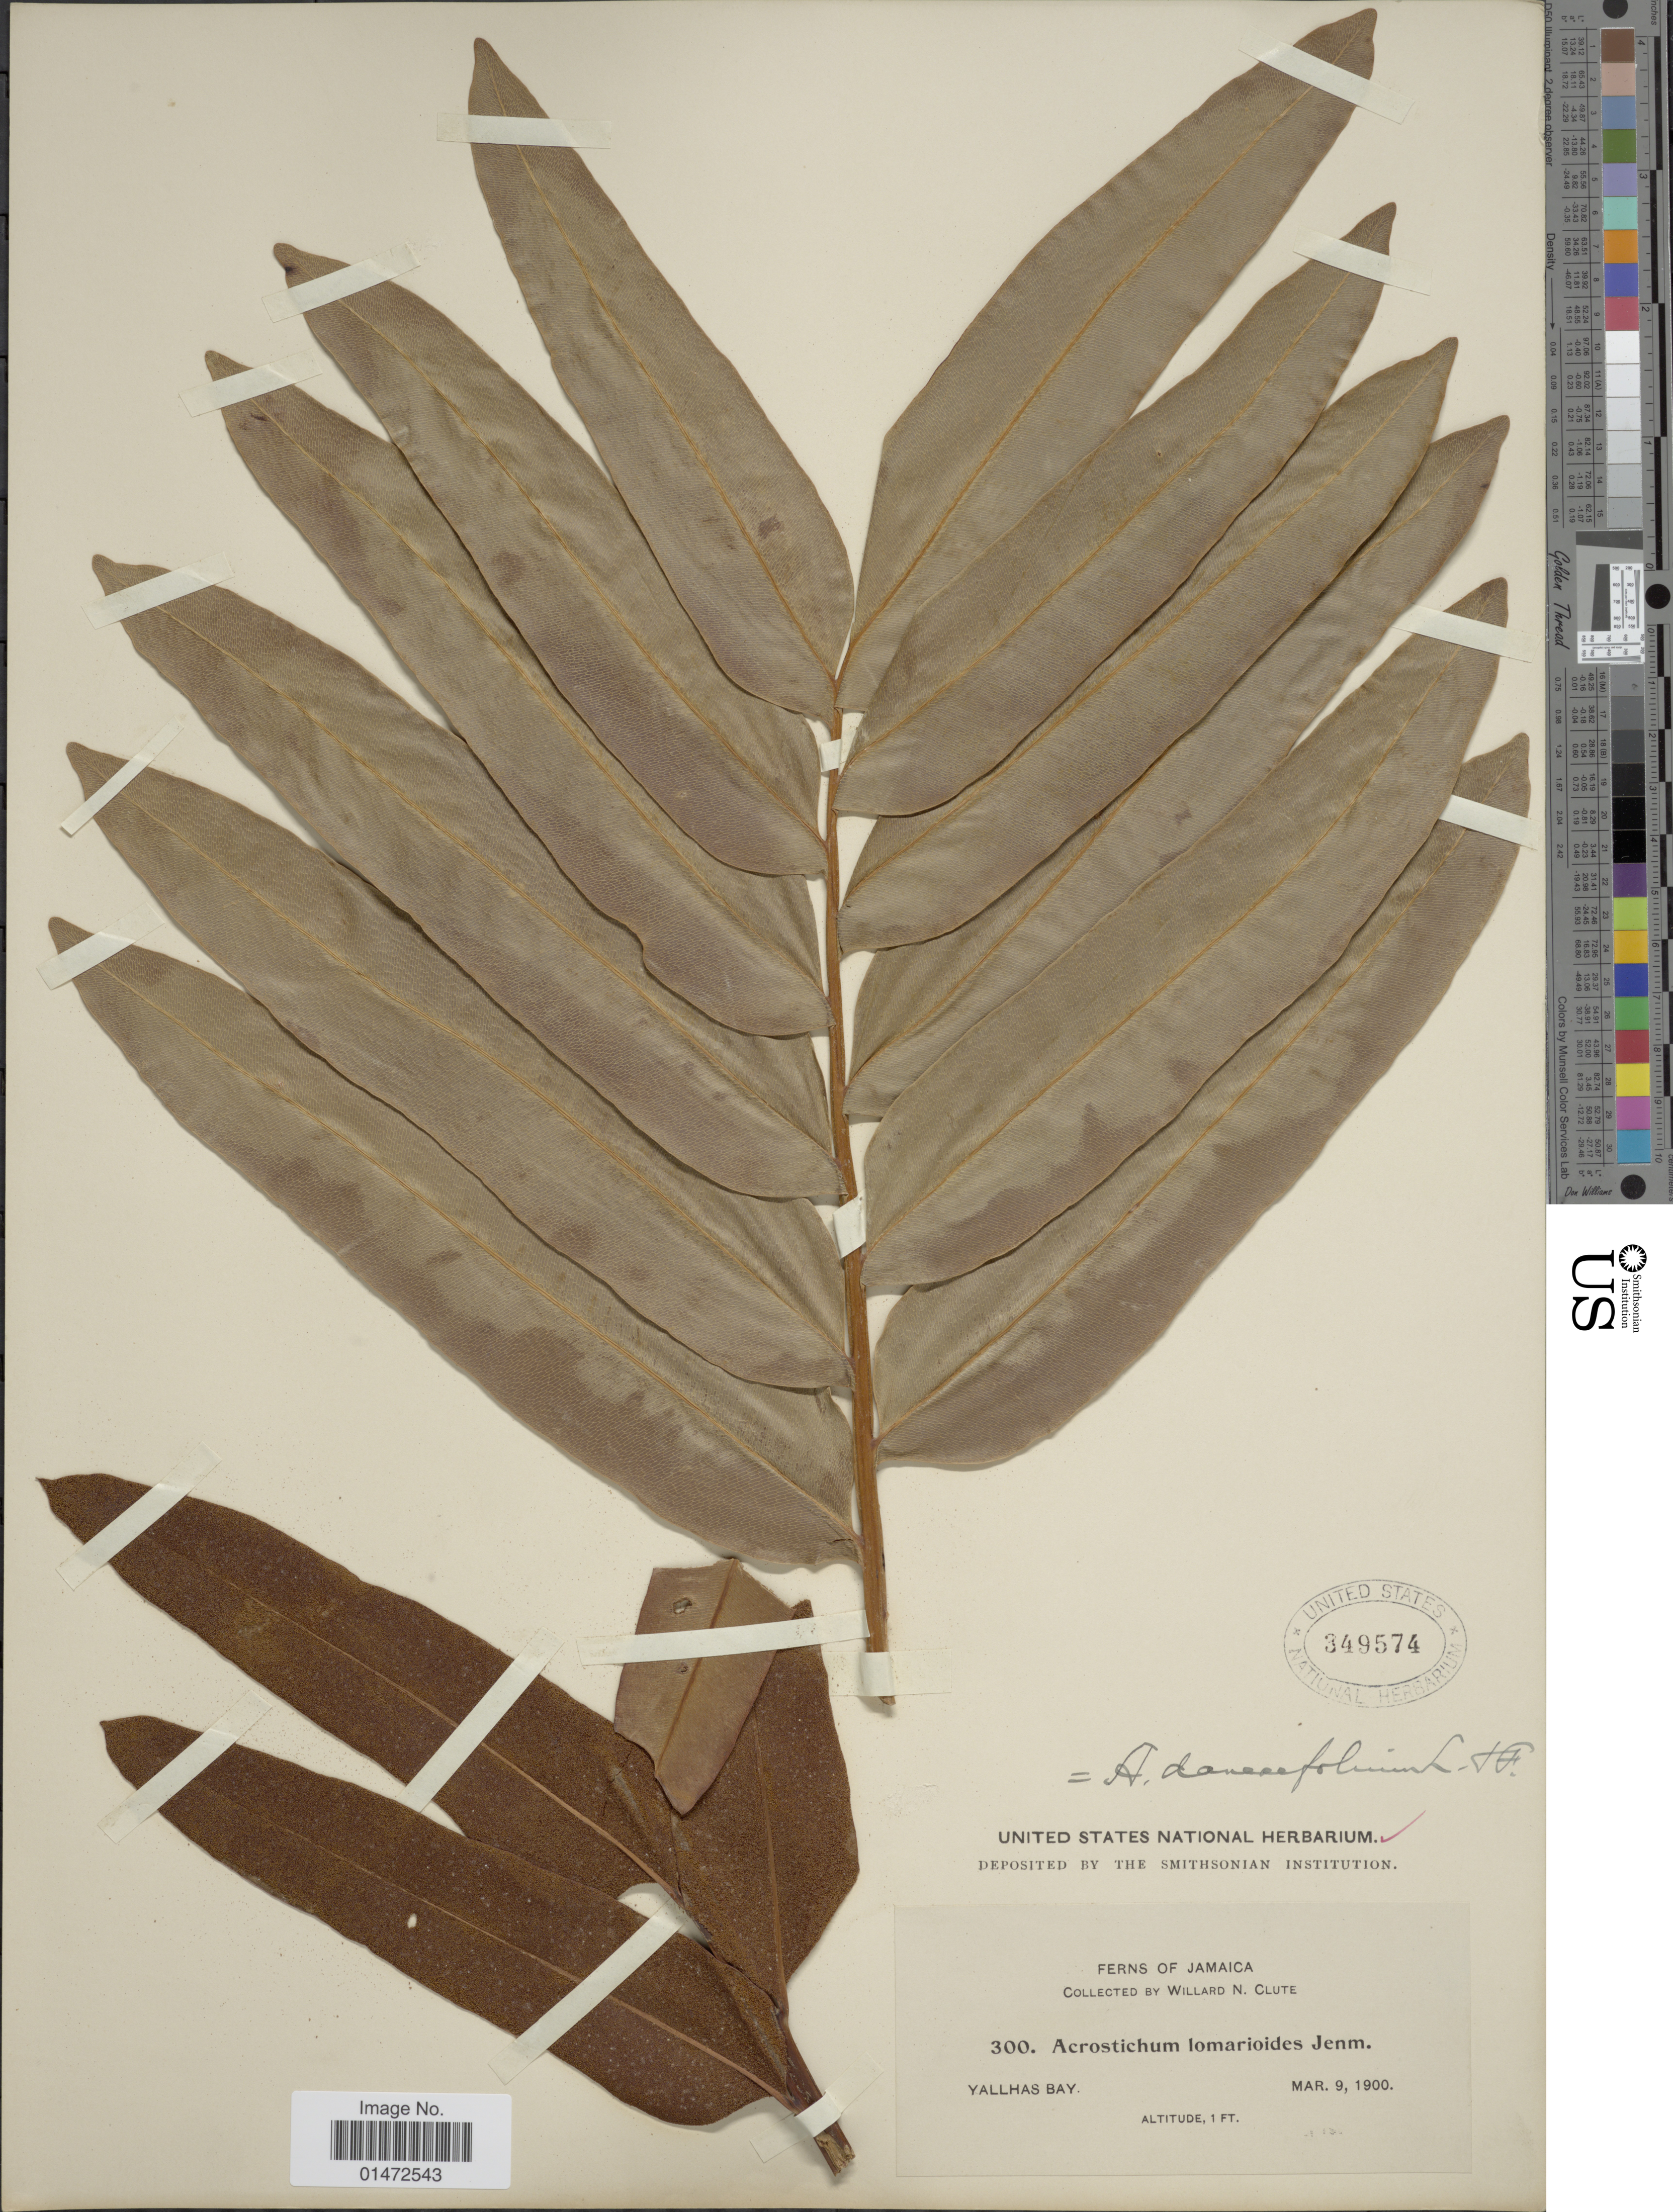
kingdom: Plantae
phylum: Tracheophyta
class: Polypodiopsida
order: Polypodiales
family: Pteridaceae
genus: Acrostichum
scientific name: Acrostichum danaeifolium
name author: Langsd. & Fisch.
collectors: W. N. Clute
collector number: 300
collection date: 1900-03-09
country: Jamaica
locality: Yallhas Bay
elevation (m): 0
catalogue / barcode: US 349574